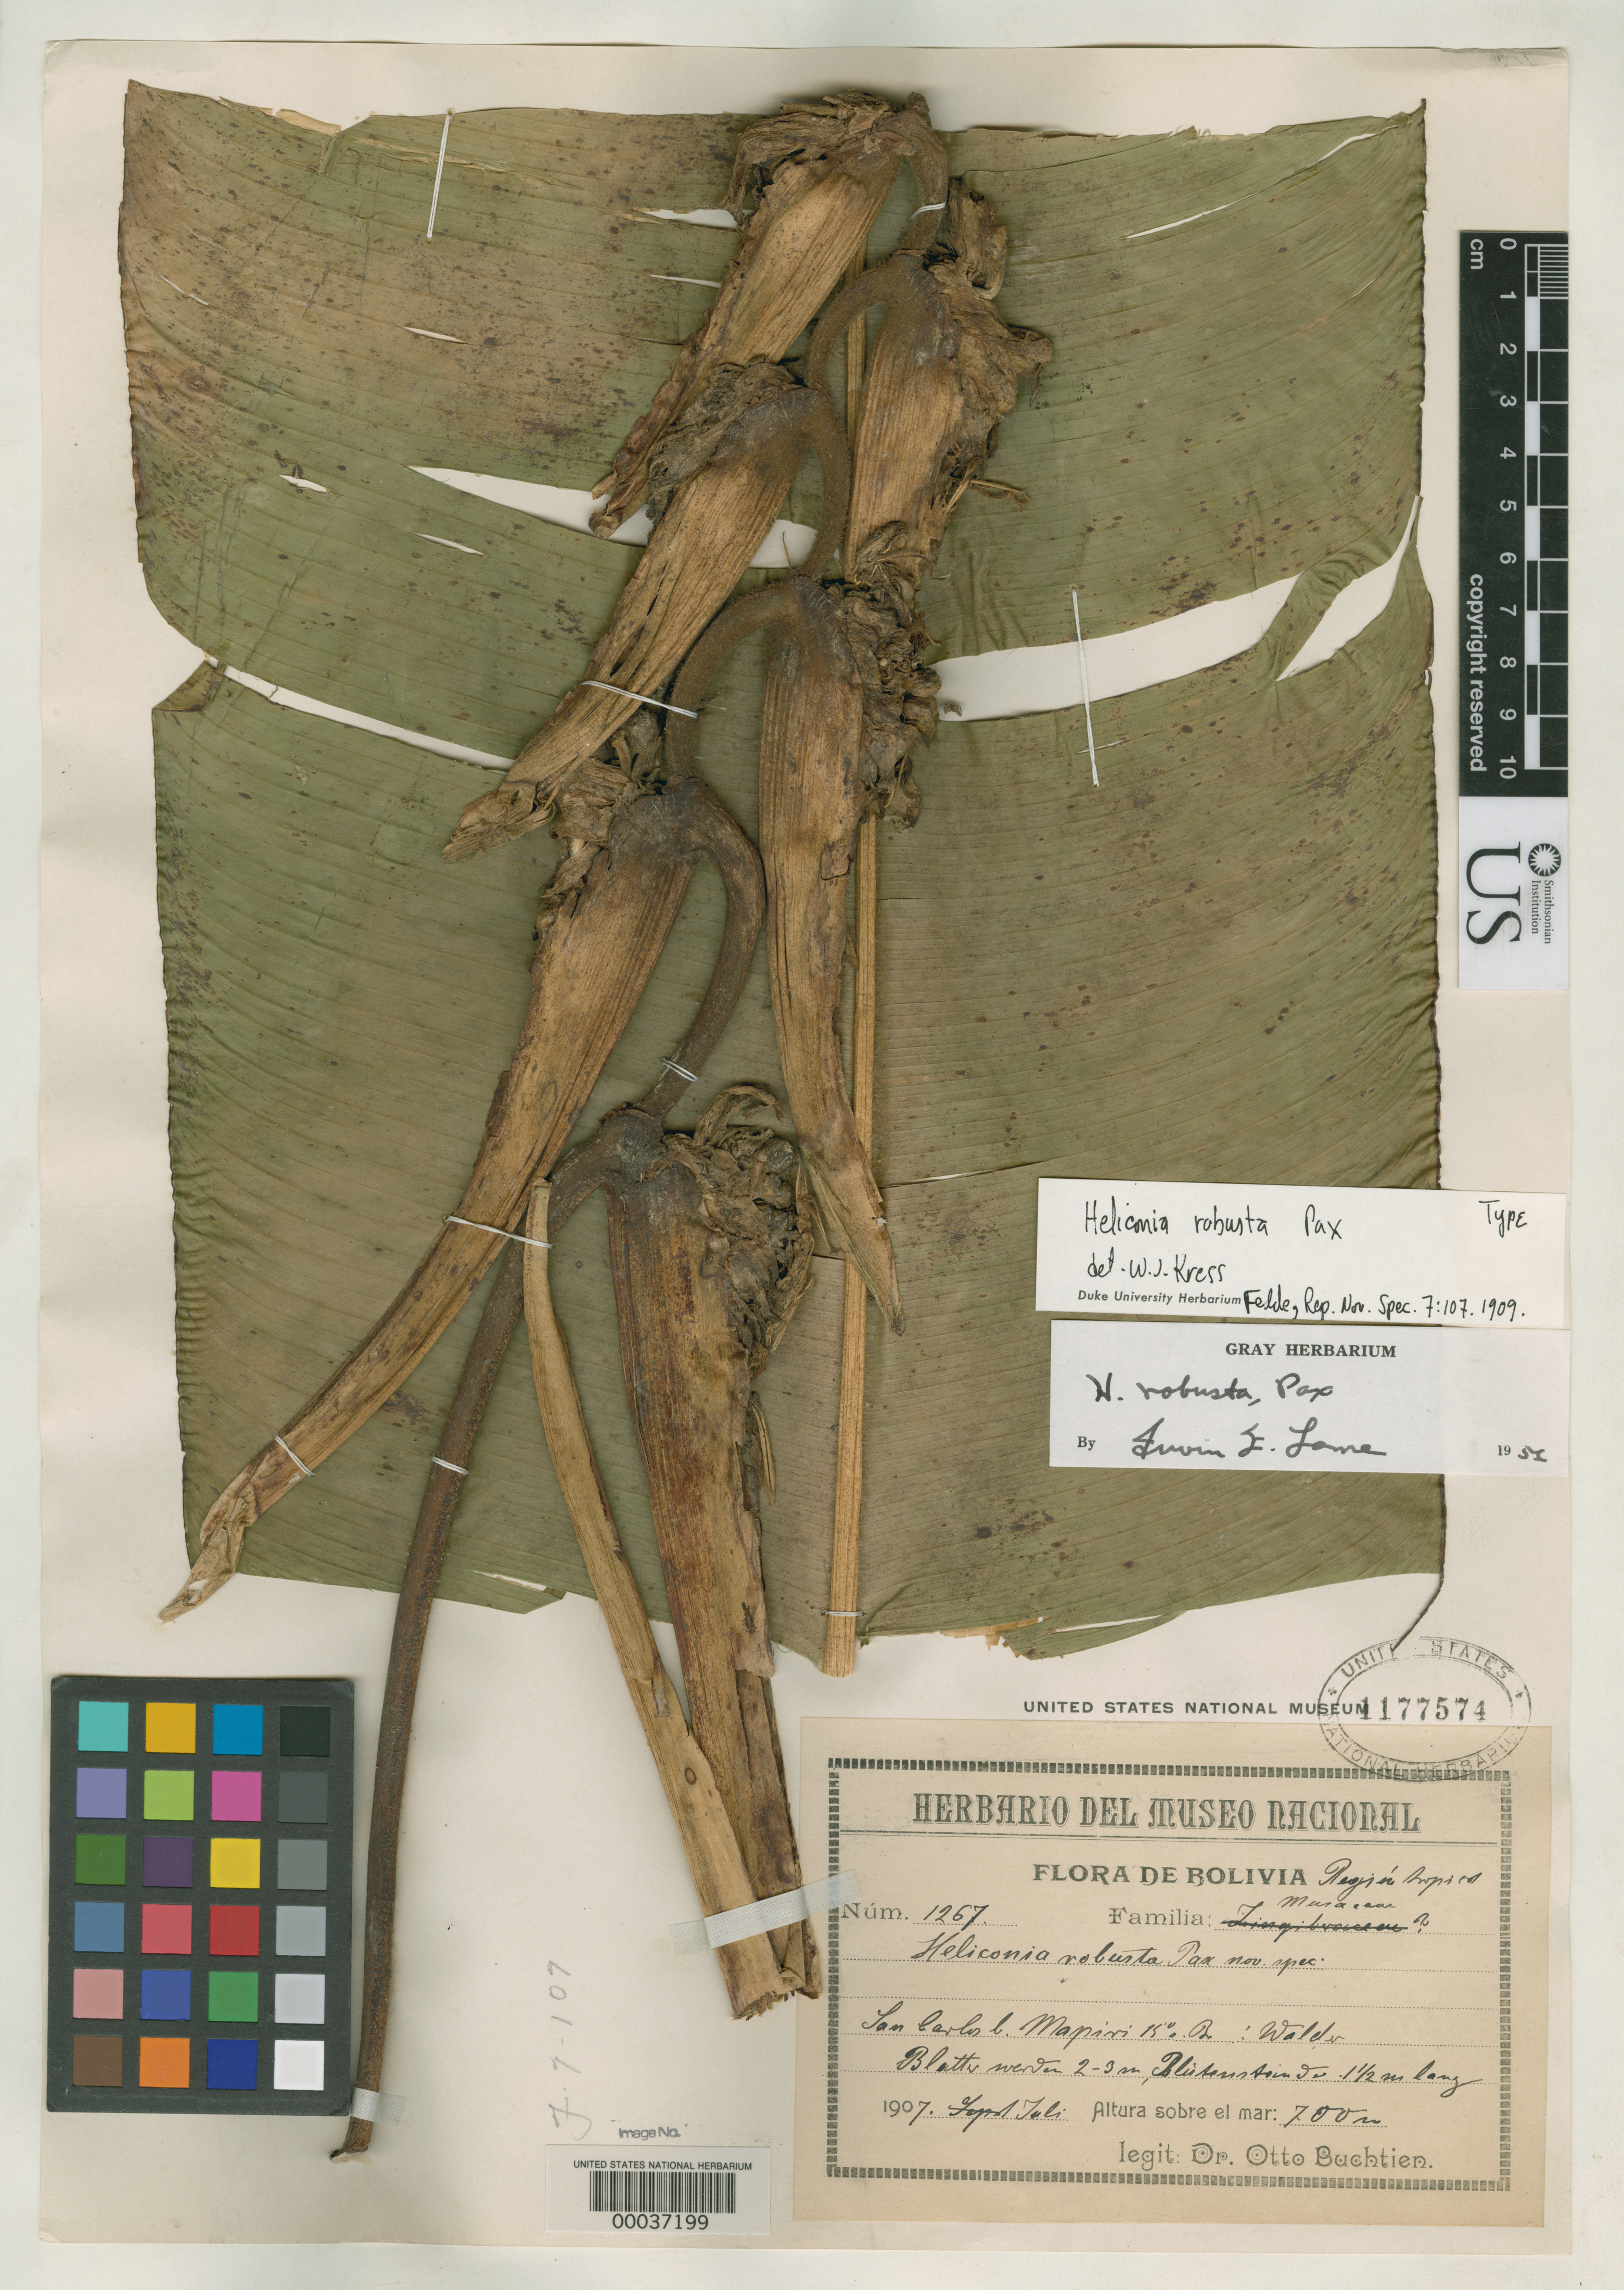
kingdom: Plantae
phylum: Tracheophyta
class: Liliopsida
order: Zingiberales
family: Heliconiaceae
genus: Heliconia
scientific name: Heliconia robusta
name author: Pax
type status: Isotype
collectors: O. Buchtien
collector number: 1267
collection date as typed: Jul 1907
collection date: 1907-07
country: Bolivia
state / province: La Paz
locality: San Carlos, near Mapiri.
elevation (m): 700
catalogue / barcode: US 1177574